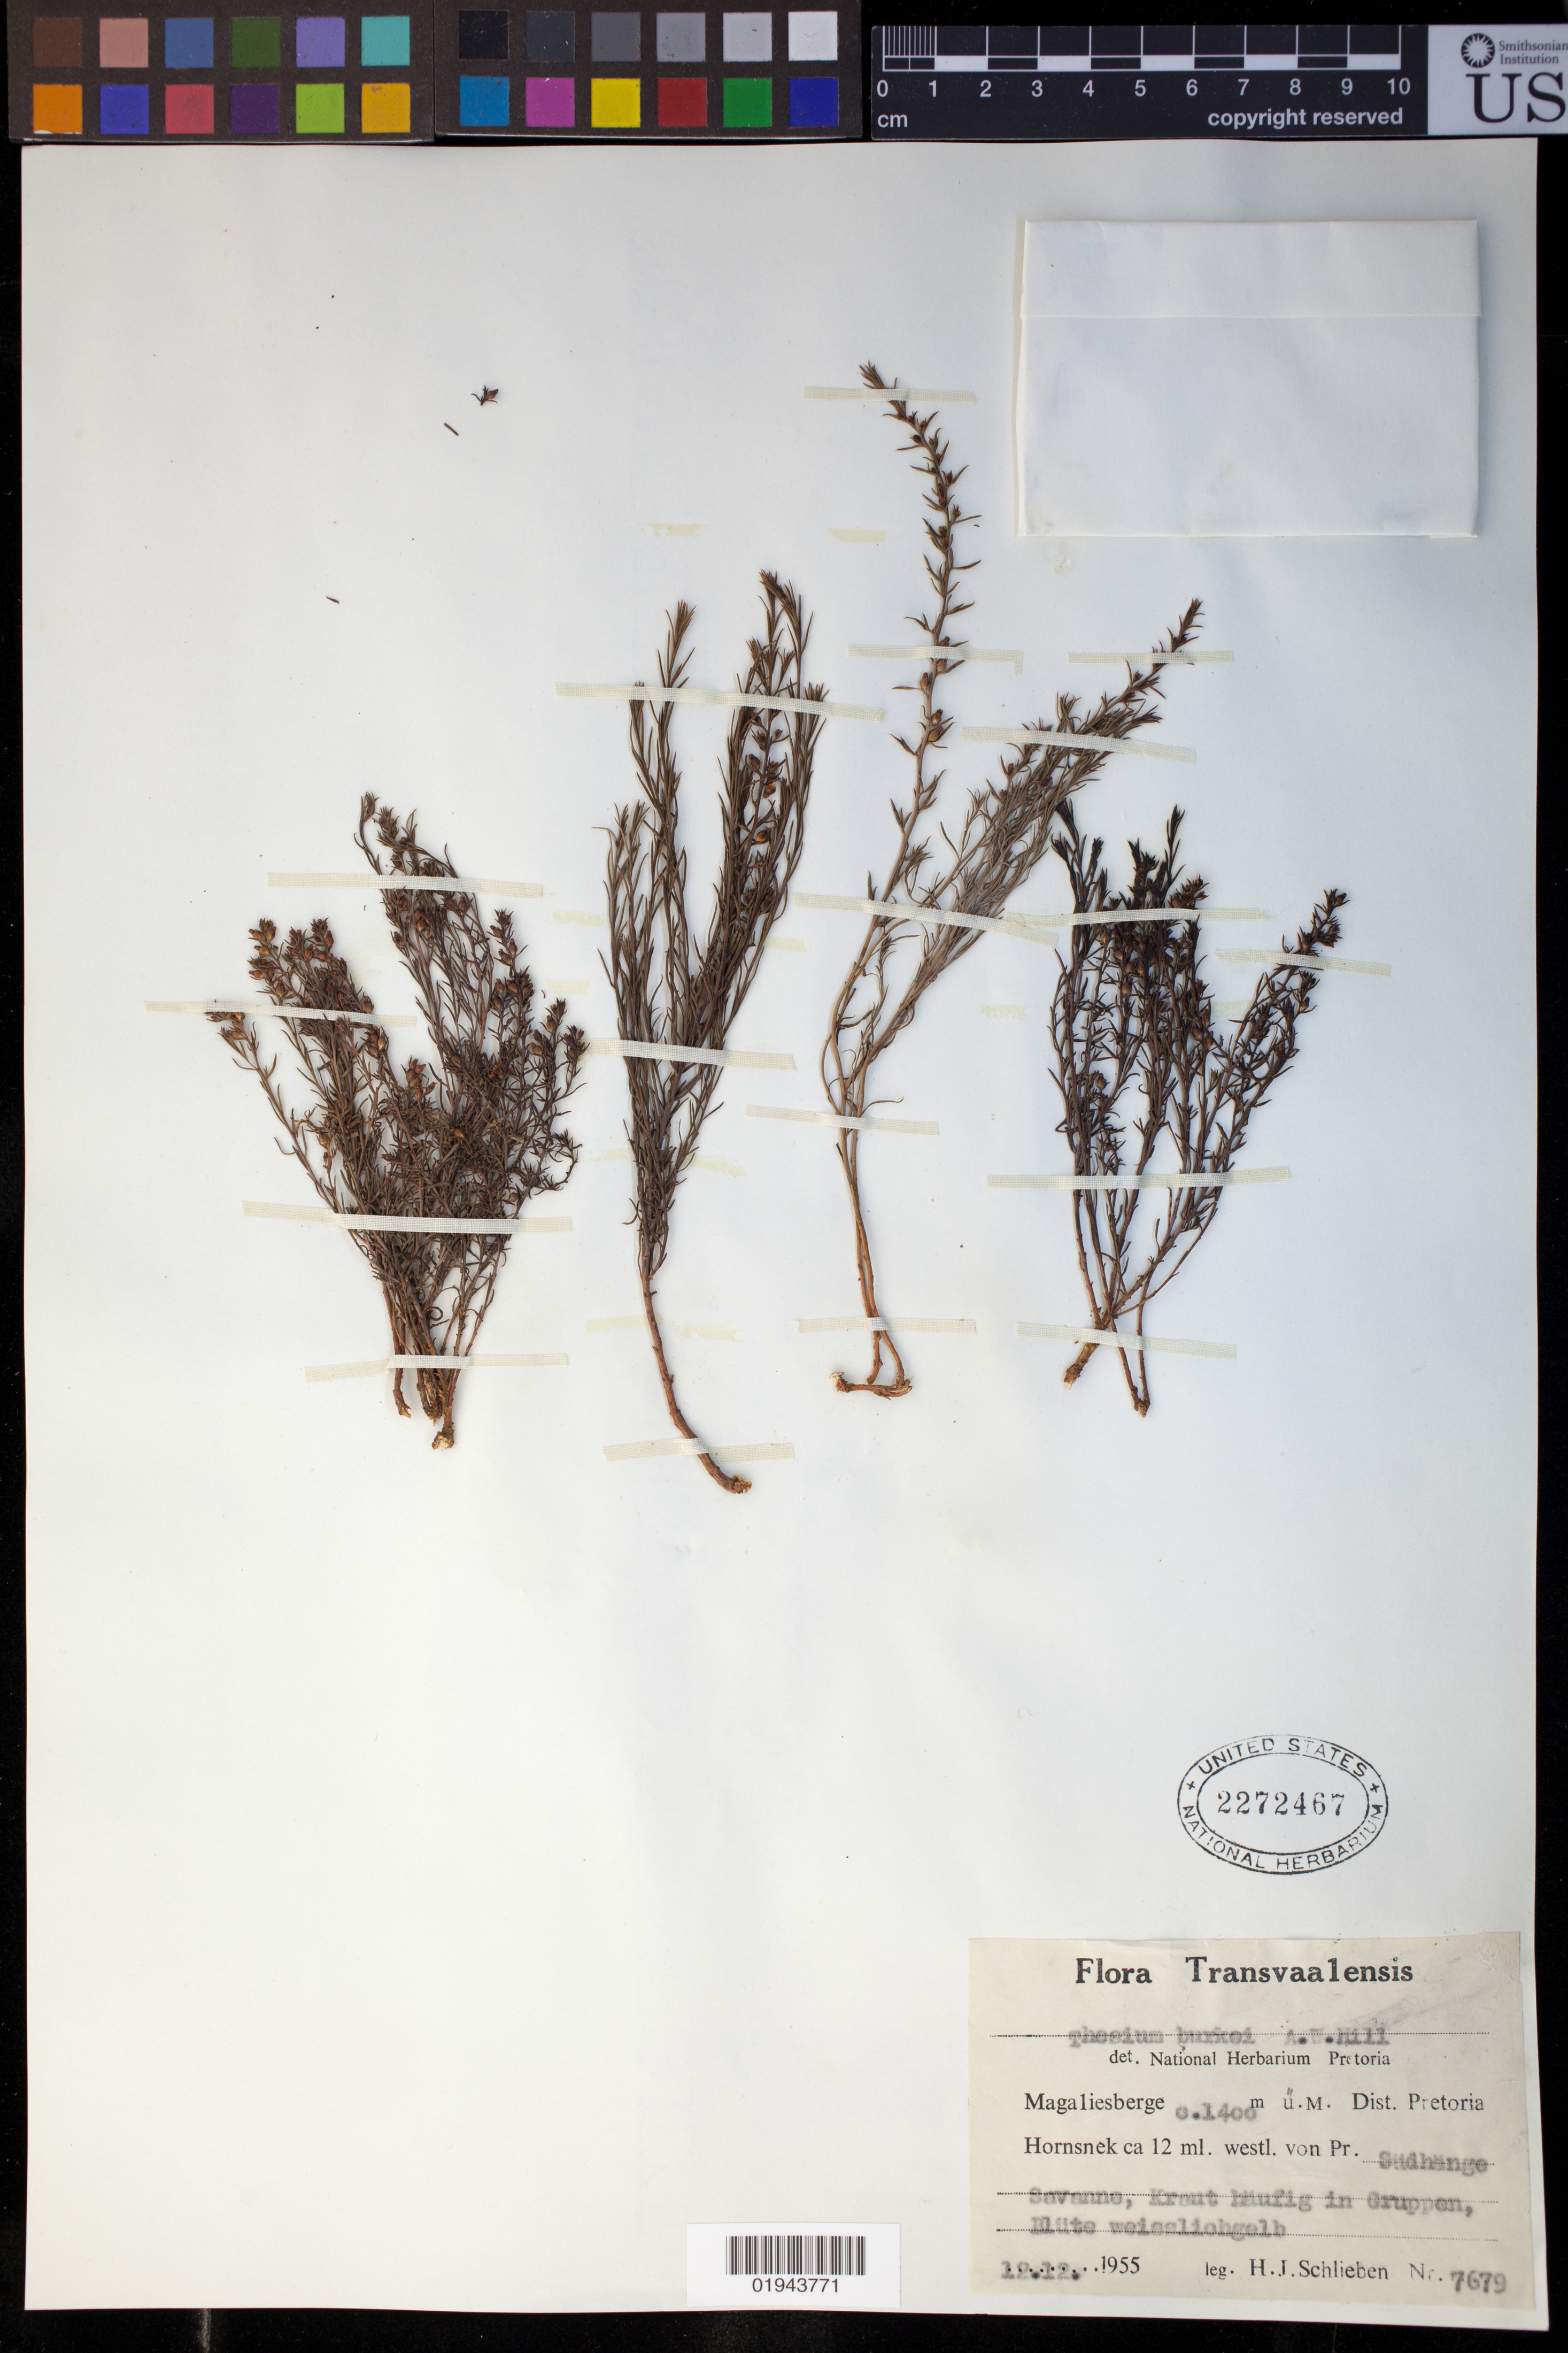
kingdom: Plantae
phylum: Tracheophyta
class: Magnoliopsida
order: Santalales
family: Thesiaceae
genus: Thesium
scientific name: Thesium burkei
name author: A.W. Hill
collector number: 7679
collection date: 1955-12-12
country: South Africa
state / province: Gauteng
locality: Transval Dist. Pretoria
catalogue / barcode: US 2272467